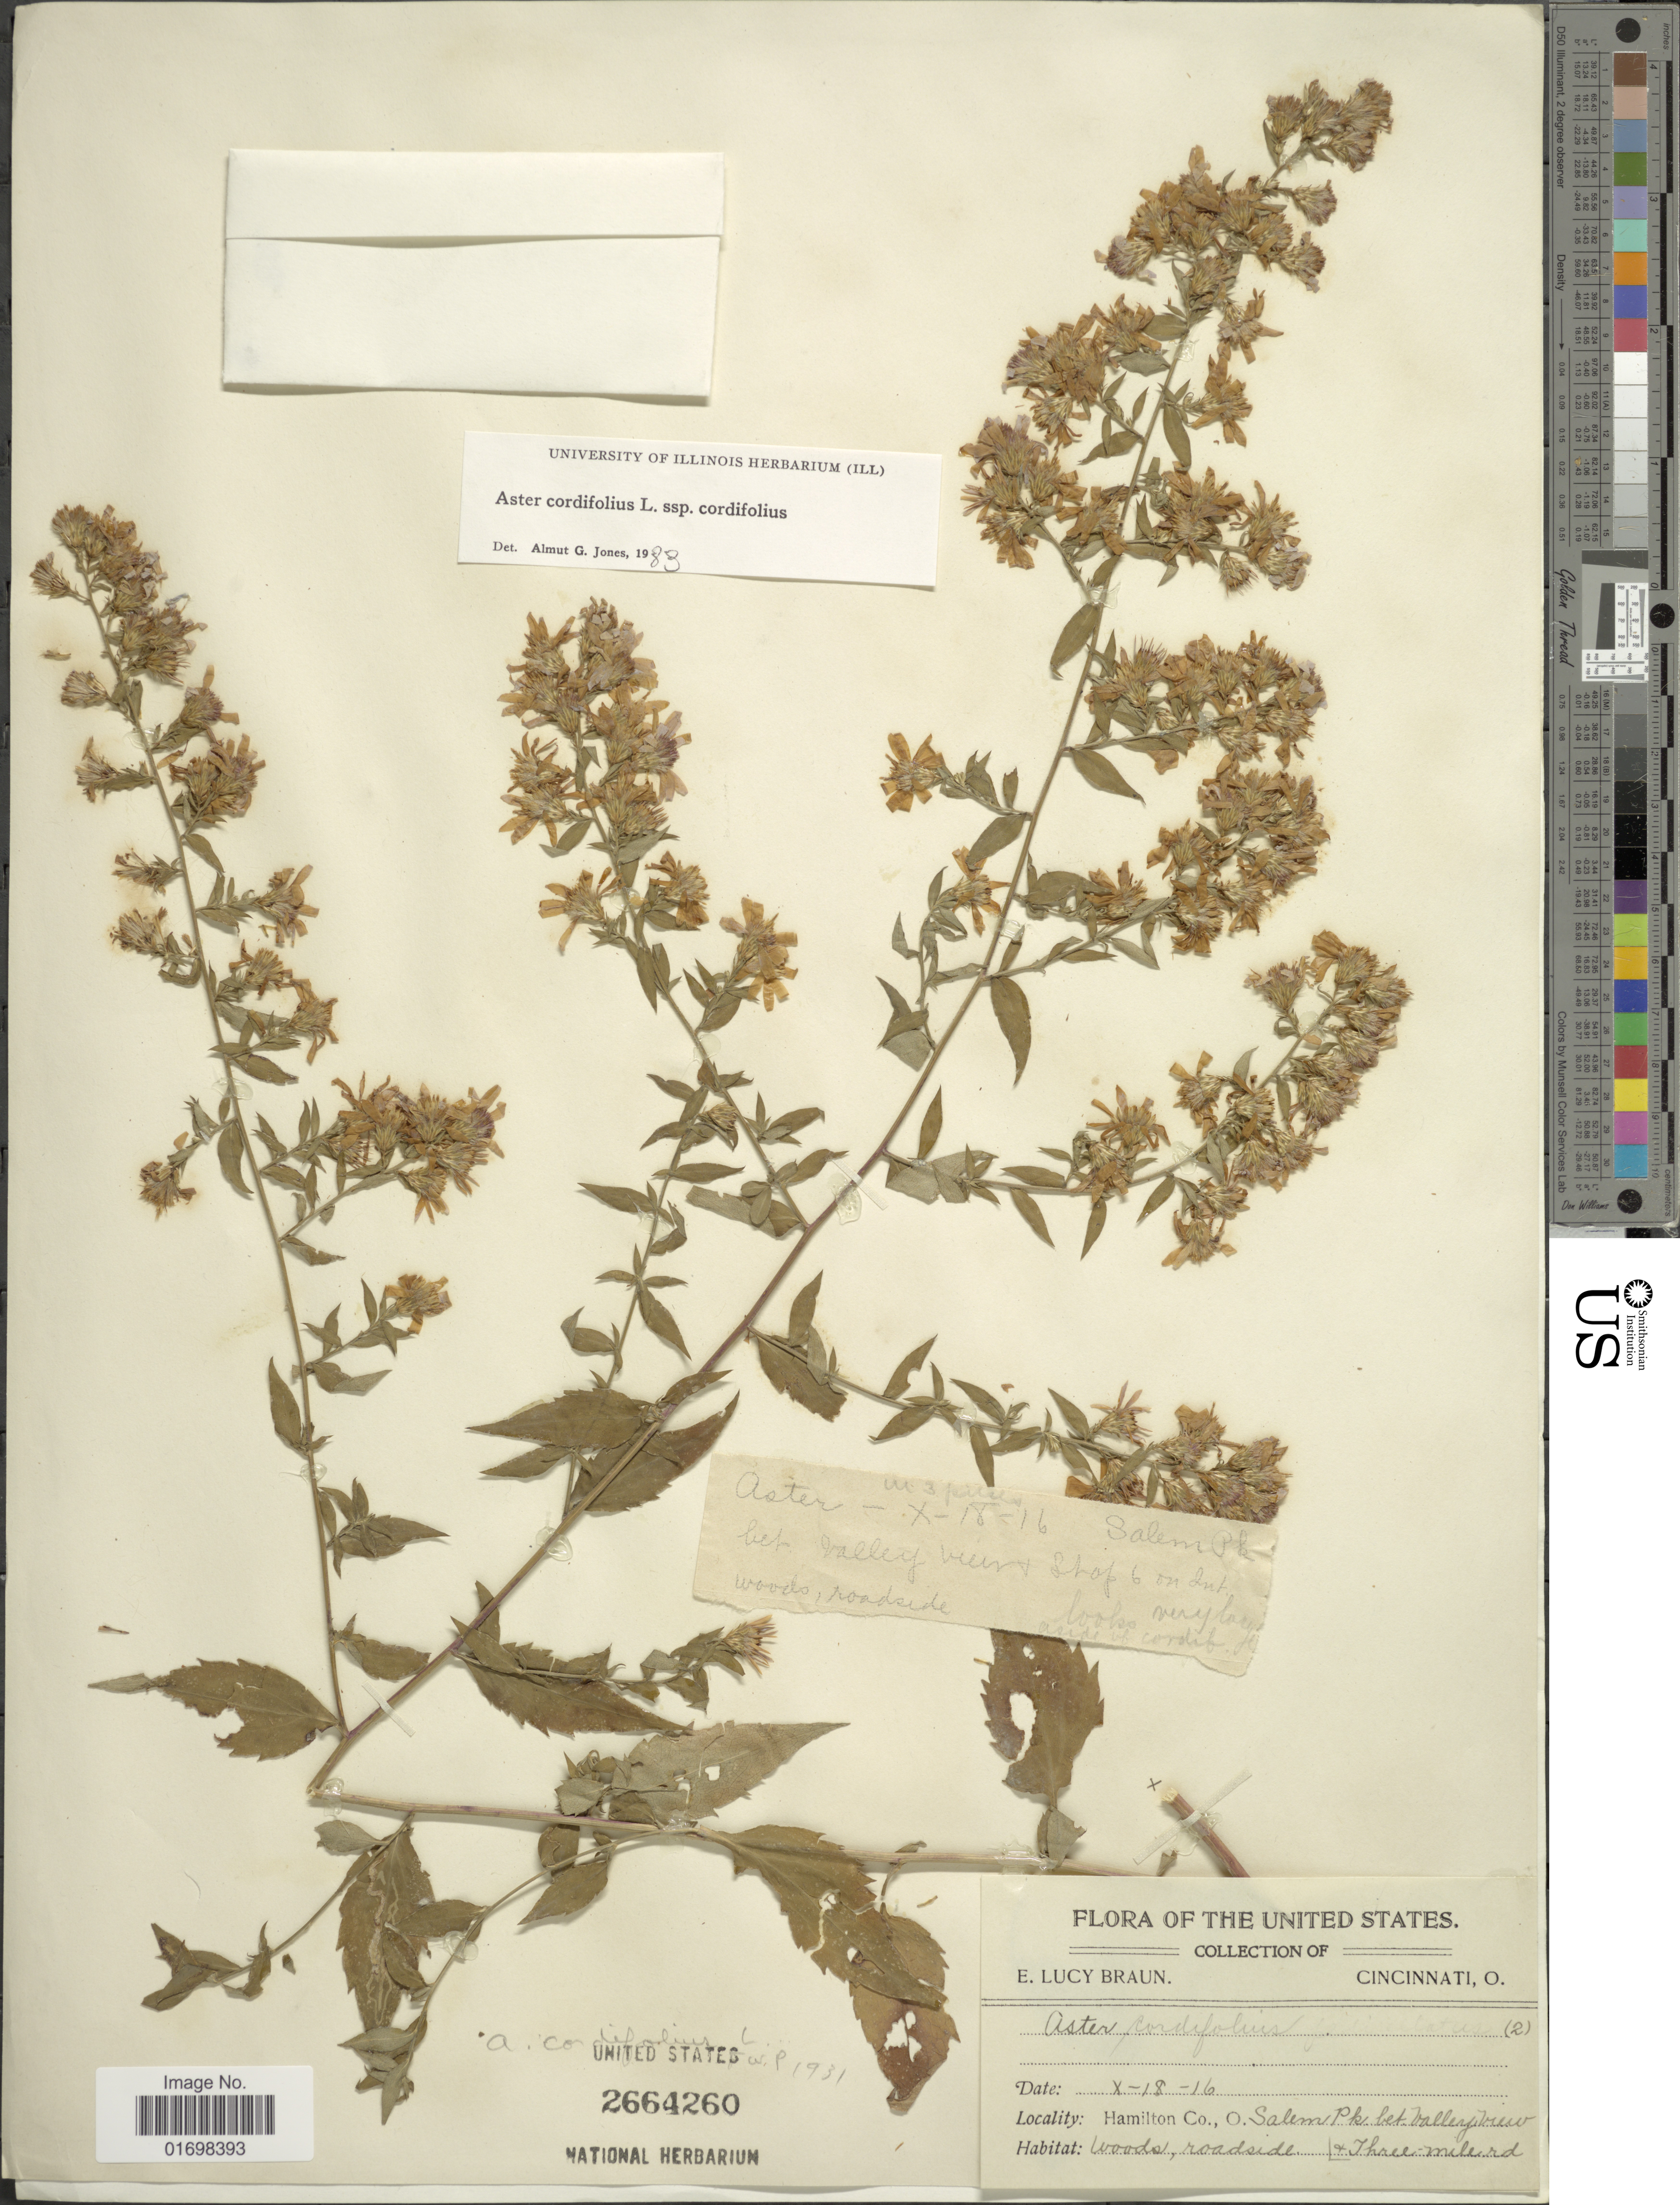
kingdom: Plantae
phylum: Tracheophyta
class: Magnoliopsida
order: Asterales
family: Asteraceae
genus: Symphyotrichum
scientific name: Symphyotrichum cordifolium var. cordifolium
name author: (L.) G.L. Nesom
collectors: E. L. Braun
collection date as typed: Transcribed d/m/y: 18/10/16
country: United States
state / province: Ohio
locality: Hamilton Co.,O Salem Pk, bet Valley View & Three mile rd.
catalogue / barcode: US 2664260